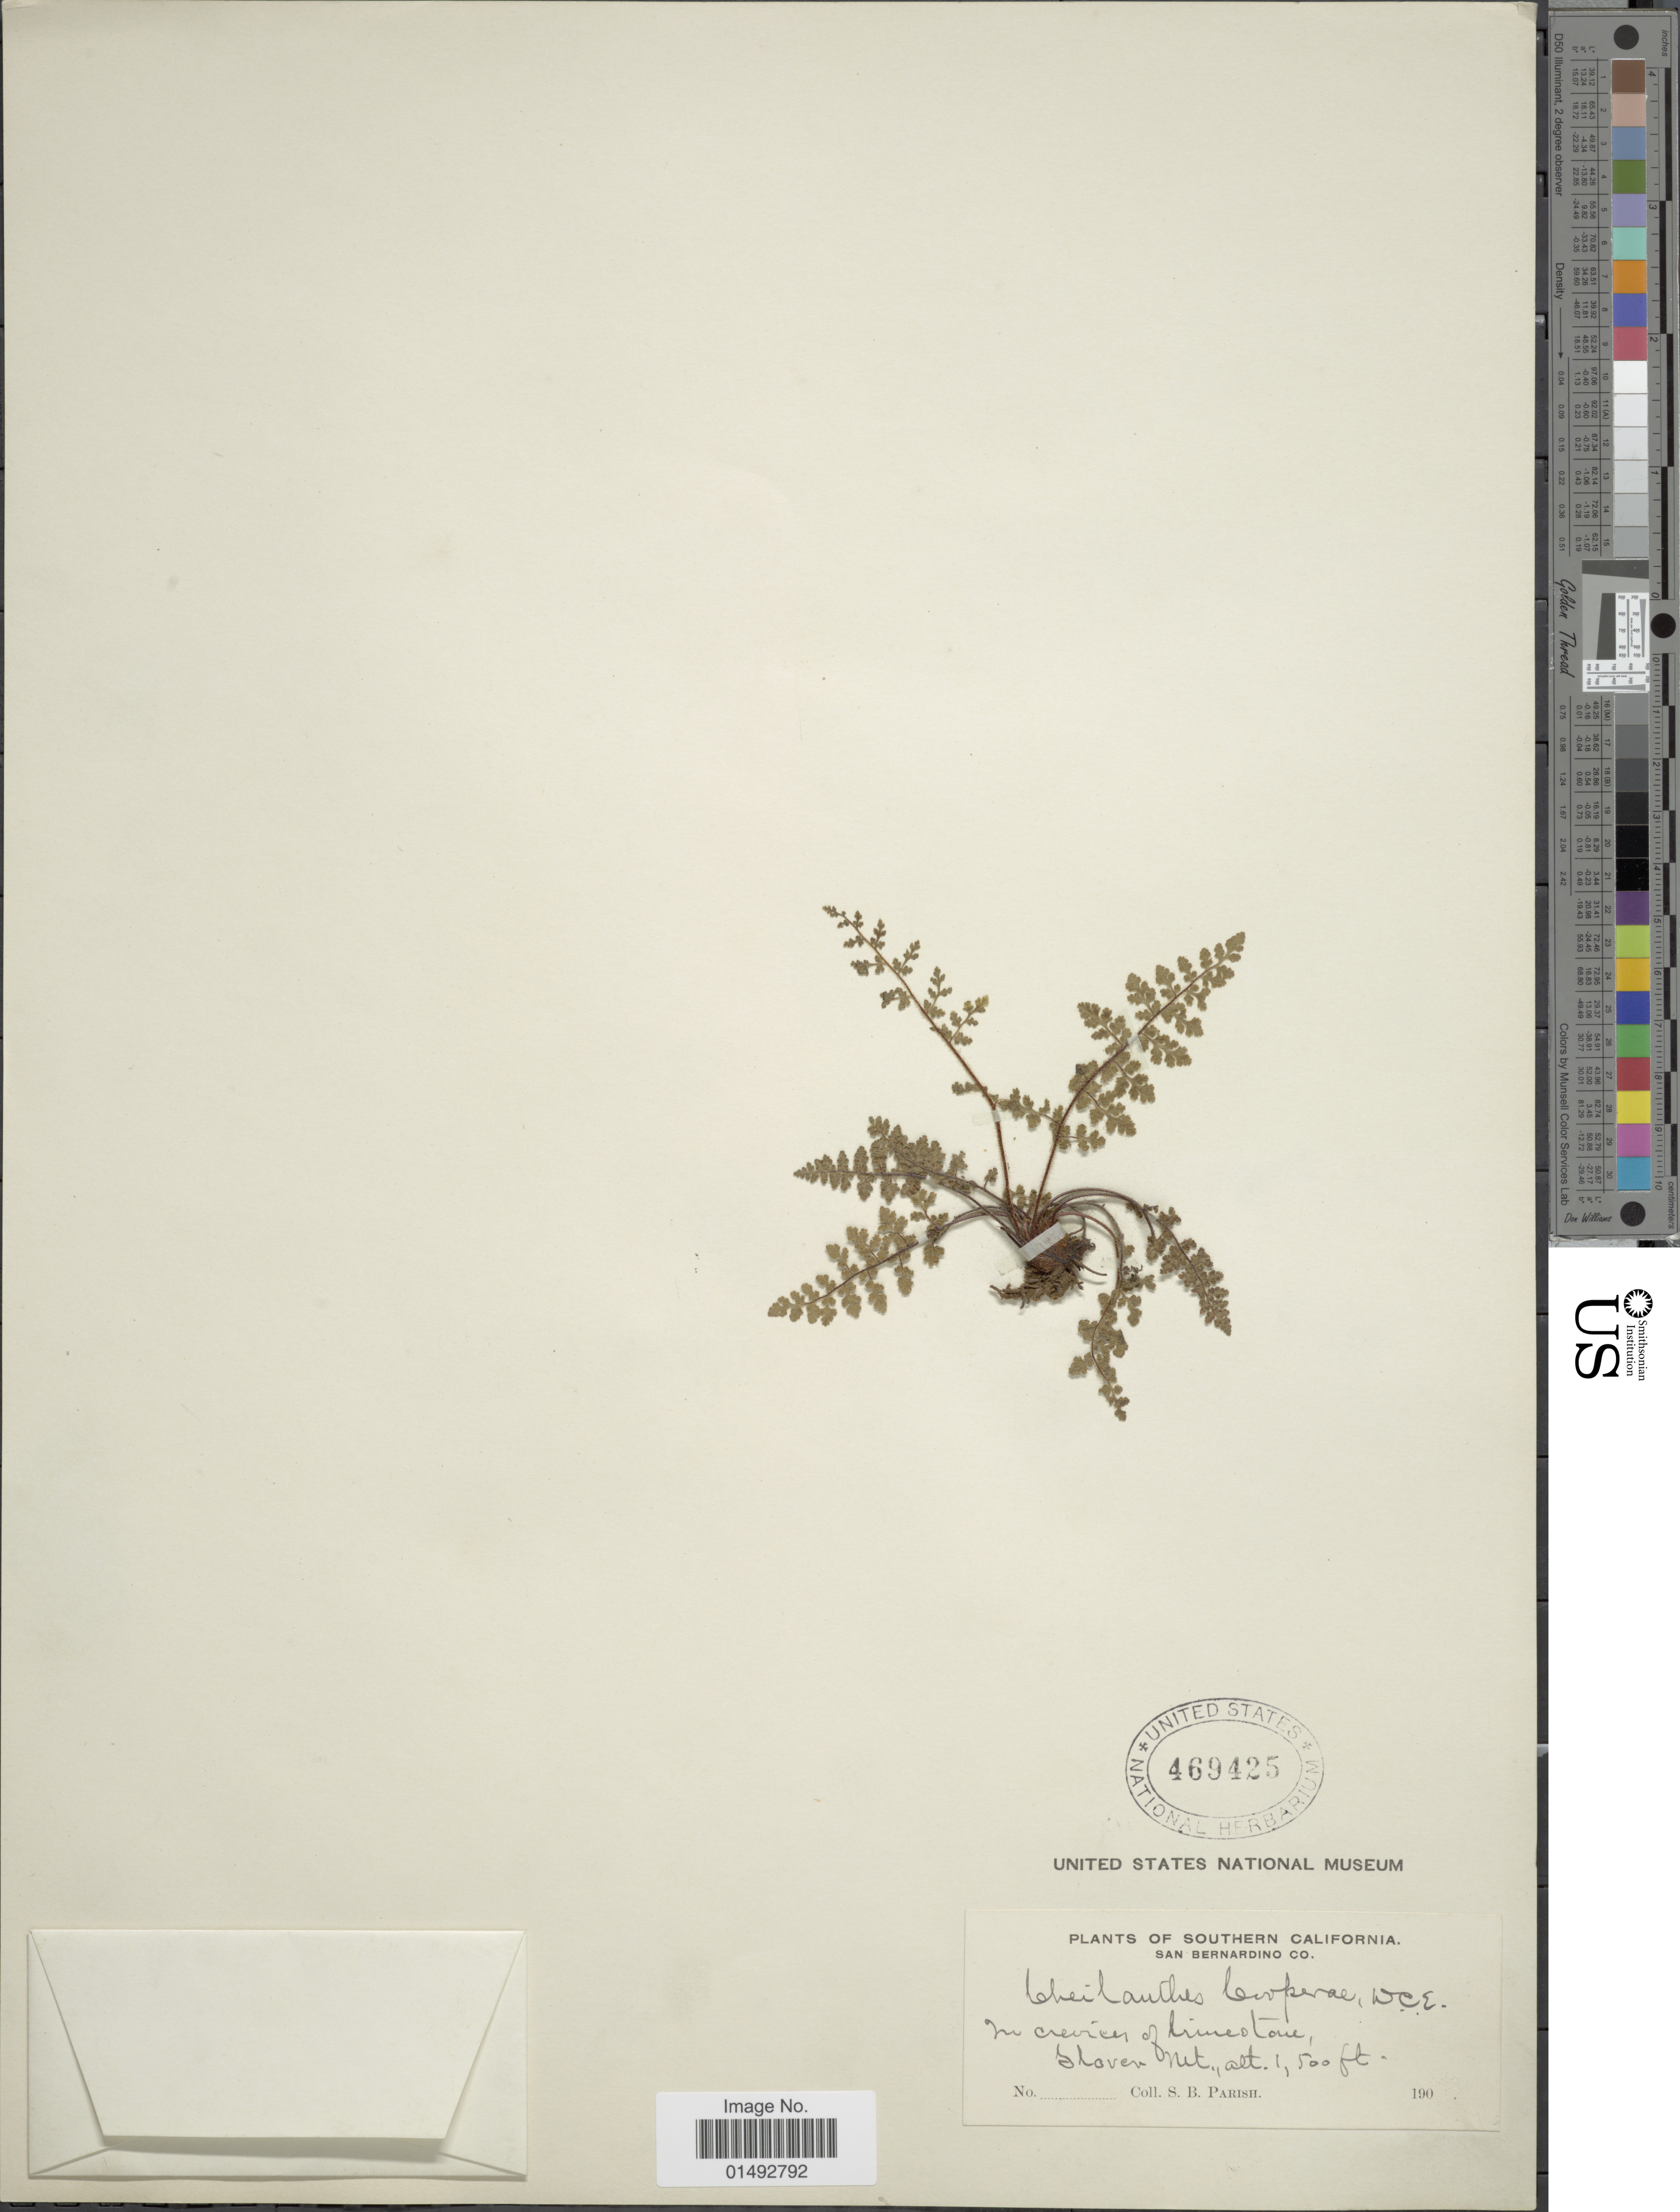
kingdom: Plantae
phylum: Tracheophyta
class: Polypodiopsida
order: Polypodiales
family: Pteridaceae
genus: Myriopteris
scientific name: Myriopteris cooperae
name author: (D.C. Eaton) Grusz & Windham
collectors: S. B. Parish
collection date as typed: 190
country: United States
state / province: California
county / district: San Bernardino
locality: Southern California, San Bernardino Co, In crevices of limestone, Slover Mt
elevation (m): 457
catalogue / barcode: US 469425